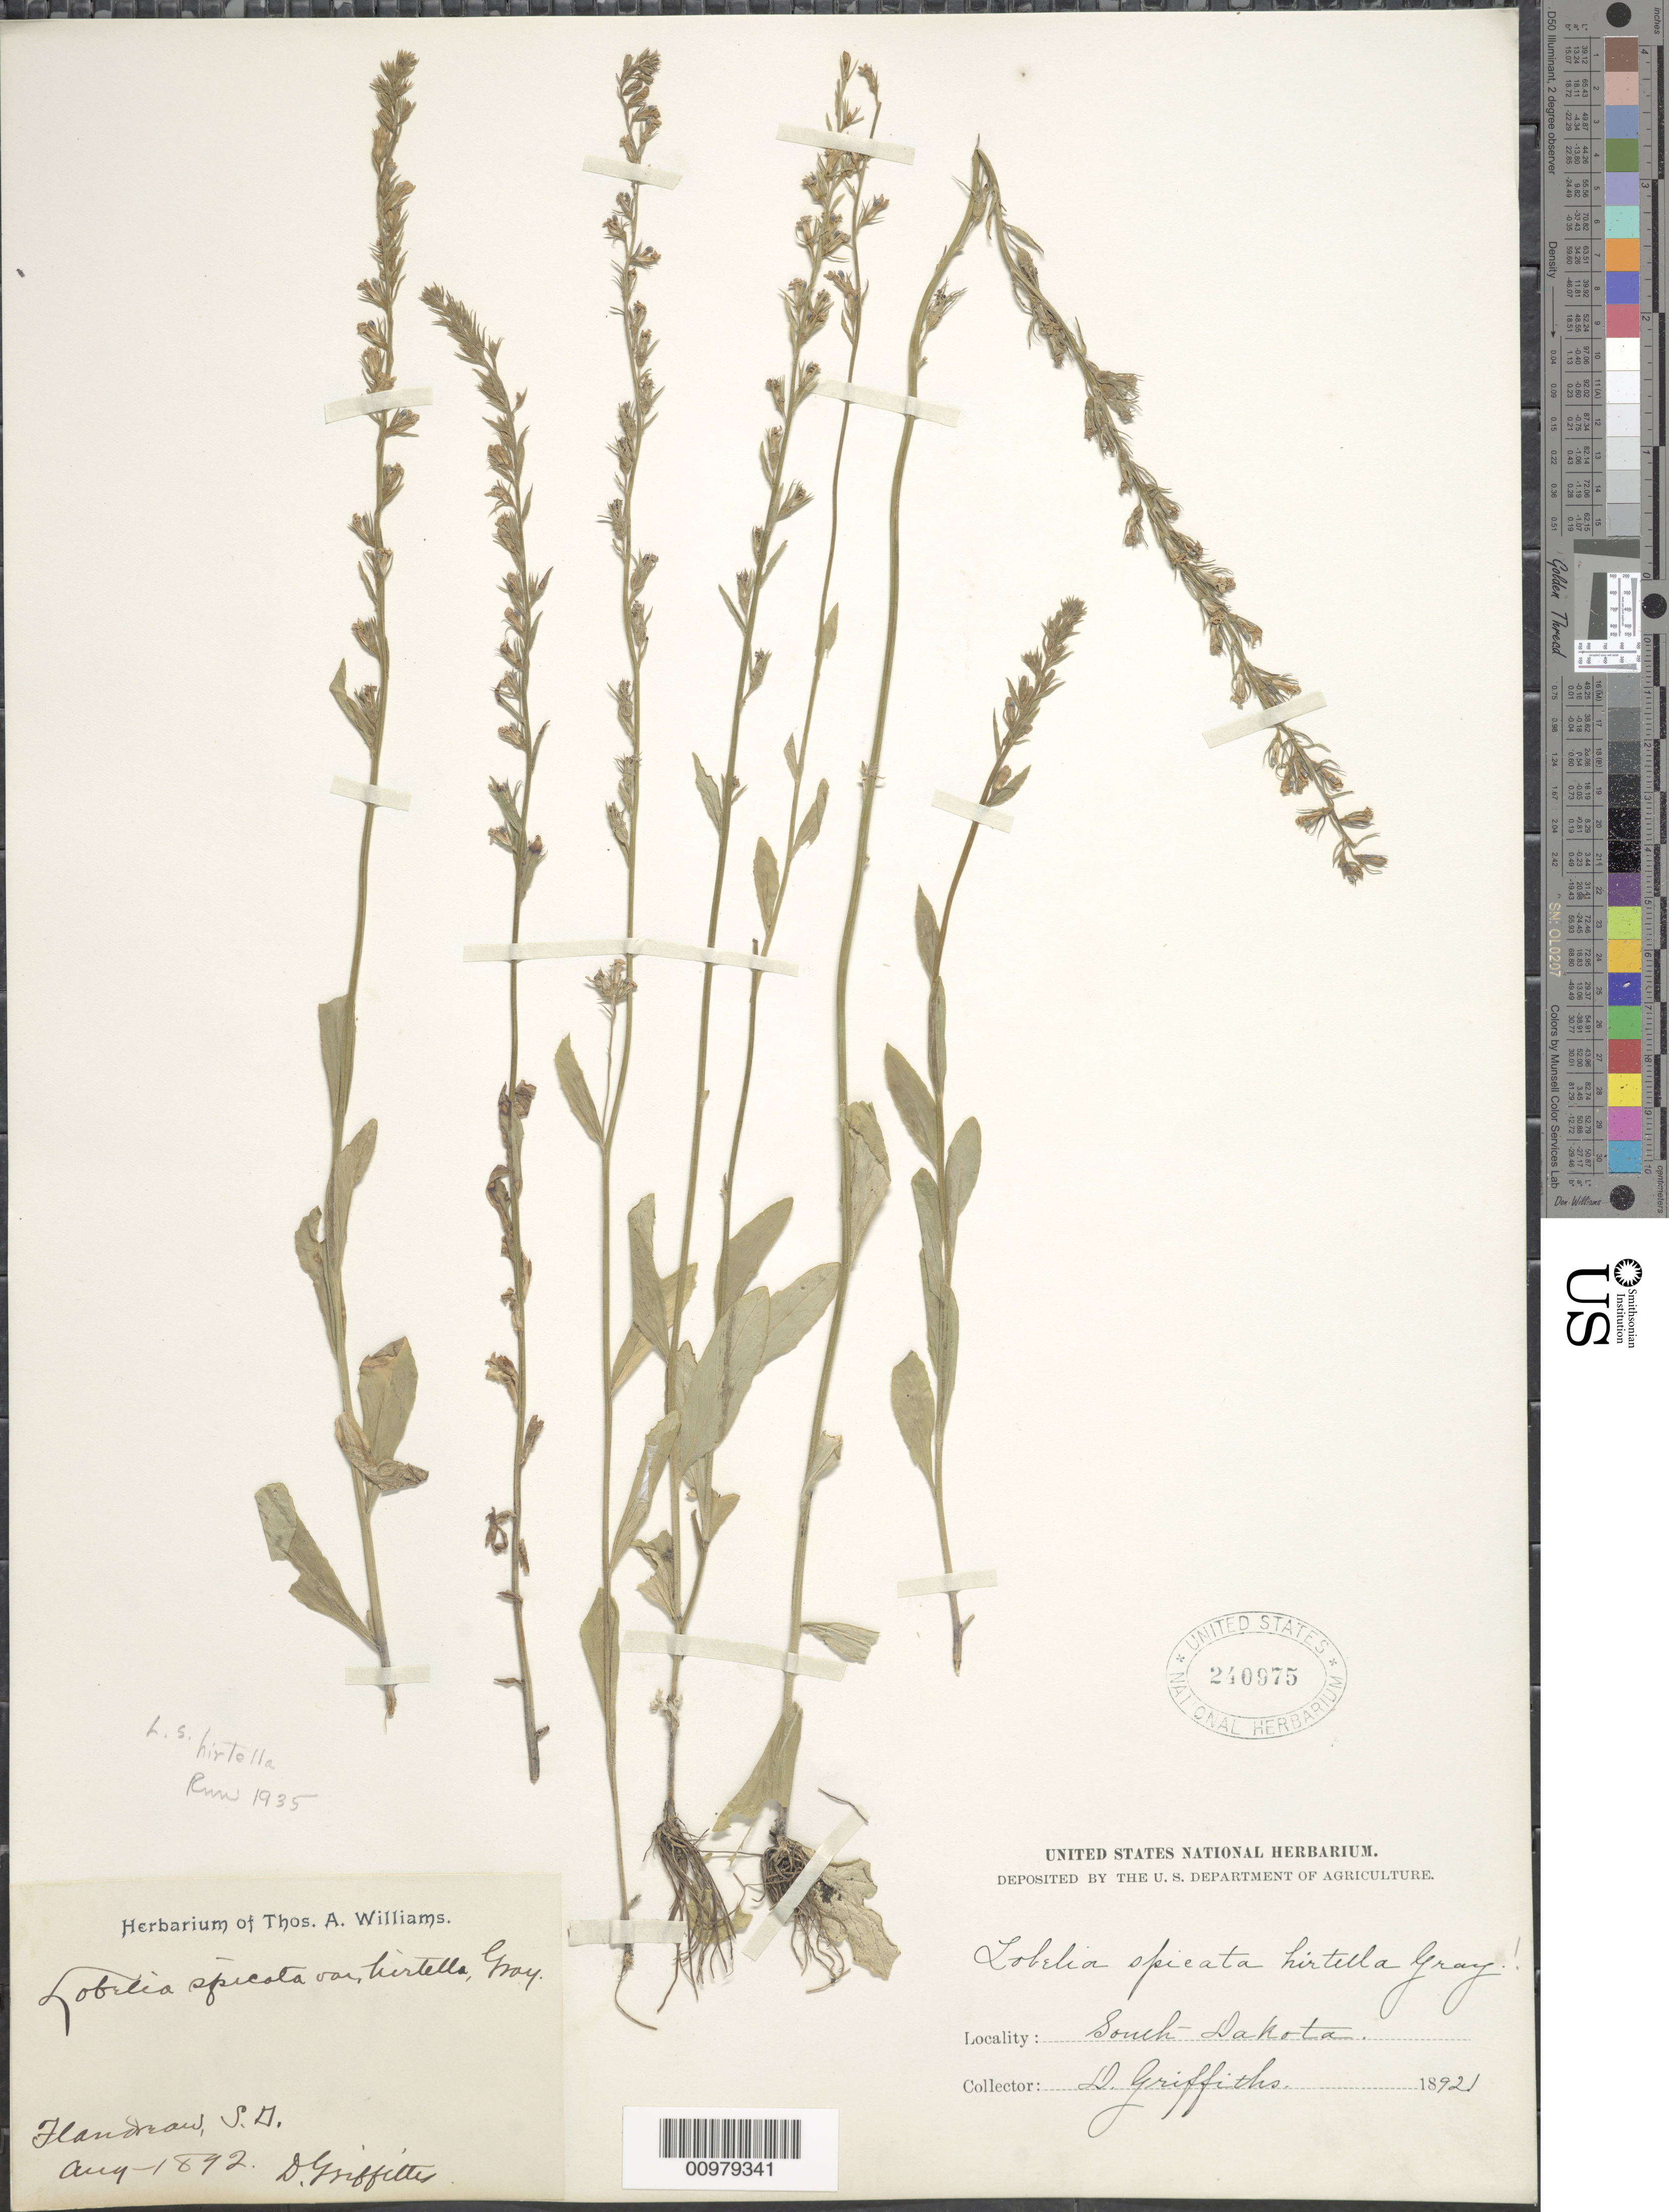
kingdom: Plantae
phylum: Tracheophyta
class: Magnoliopsida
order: Asterales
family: Campanulaceae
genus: Lobelia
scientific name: Lobelia spicata var. hirtella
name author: A. Gray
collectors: D. Griffiths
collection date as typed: Aug 1892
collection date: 1892-08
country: United States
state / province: South Carolina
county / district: Moody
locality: Flandreau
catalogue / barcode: US 240975